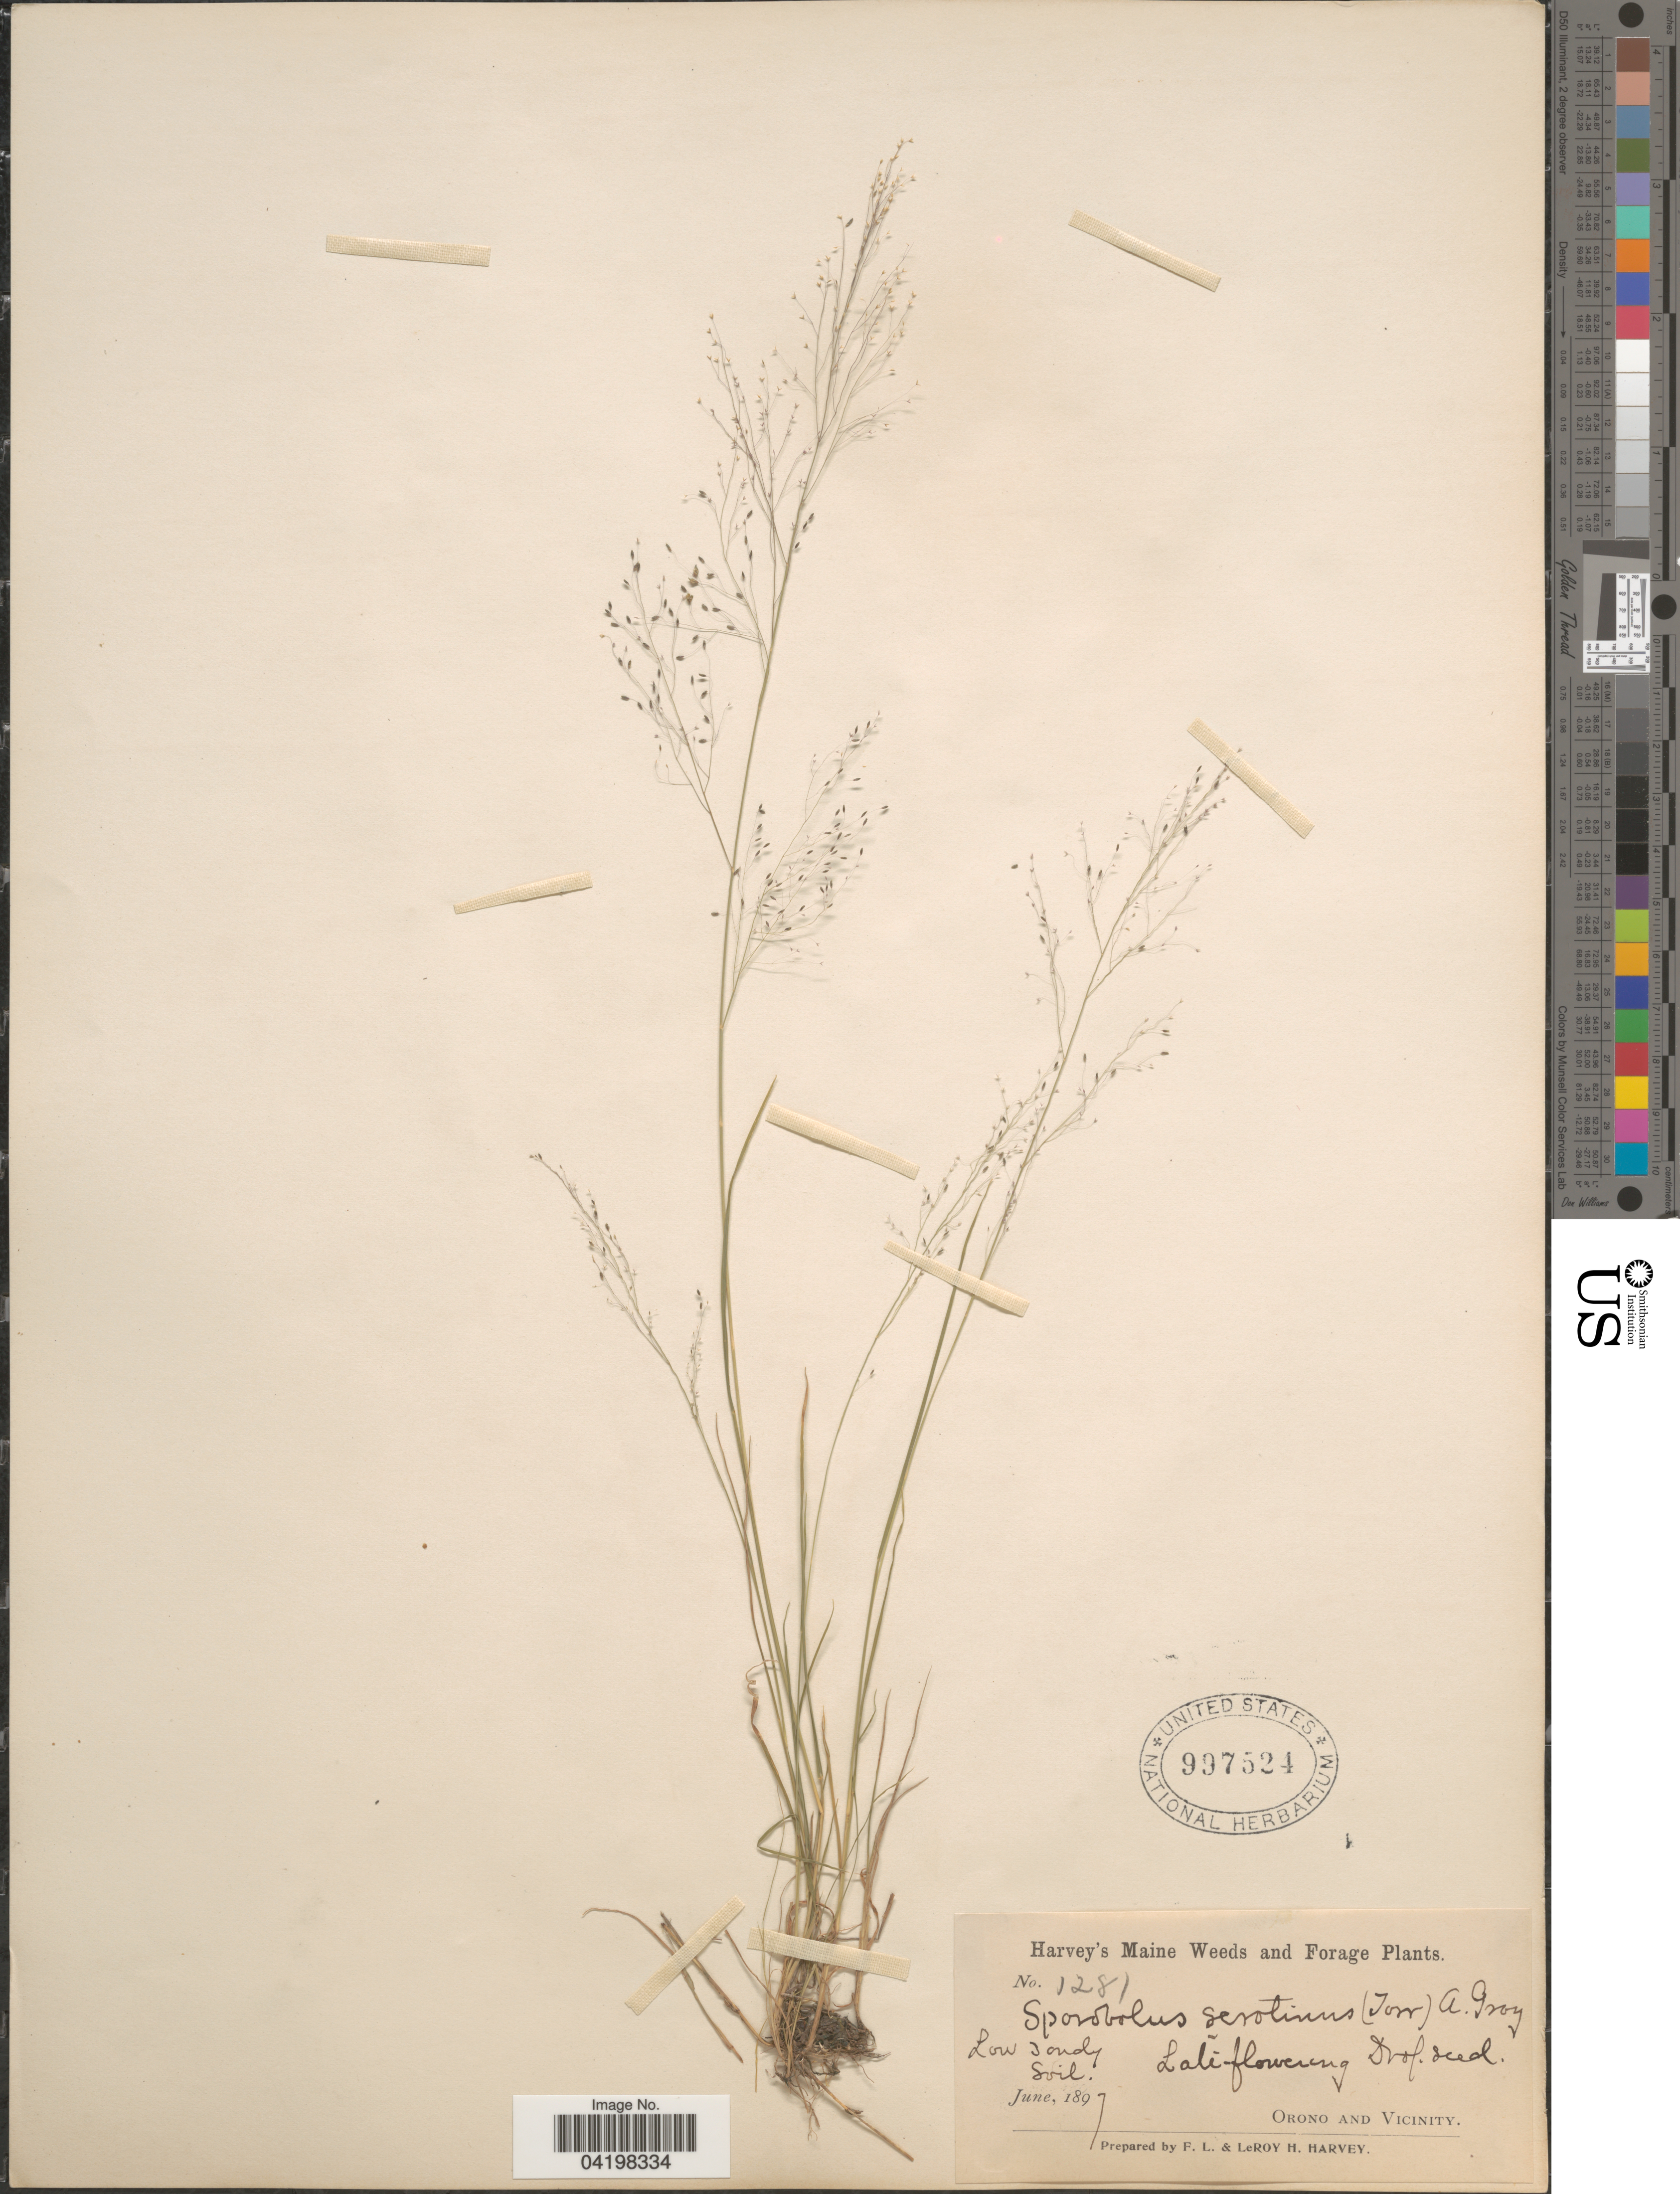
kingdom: Plantae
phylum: Tracheophyta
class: Liliopsida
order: Poales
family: Poaceae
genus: Muhlenbergia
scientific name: Muhlenbergia uniflora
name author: (Muhl.) Fernald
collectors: F. L. Harvey & L. H. Harvey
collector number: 1281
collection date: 1897-06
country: United States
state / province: Maine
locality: Orono and Vicinity.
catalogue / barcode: US 997524